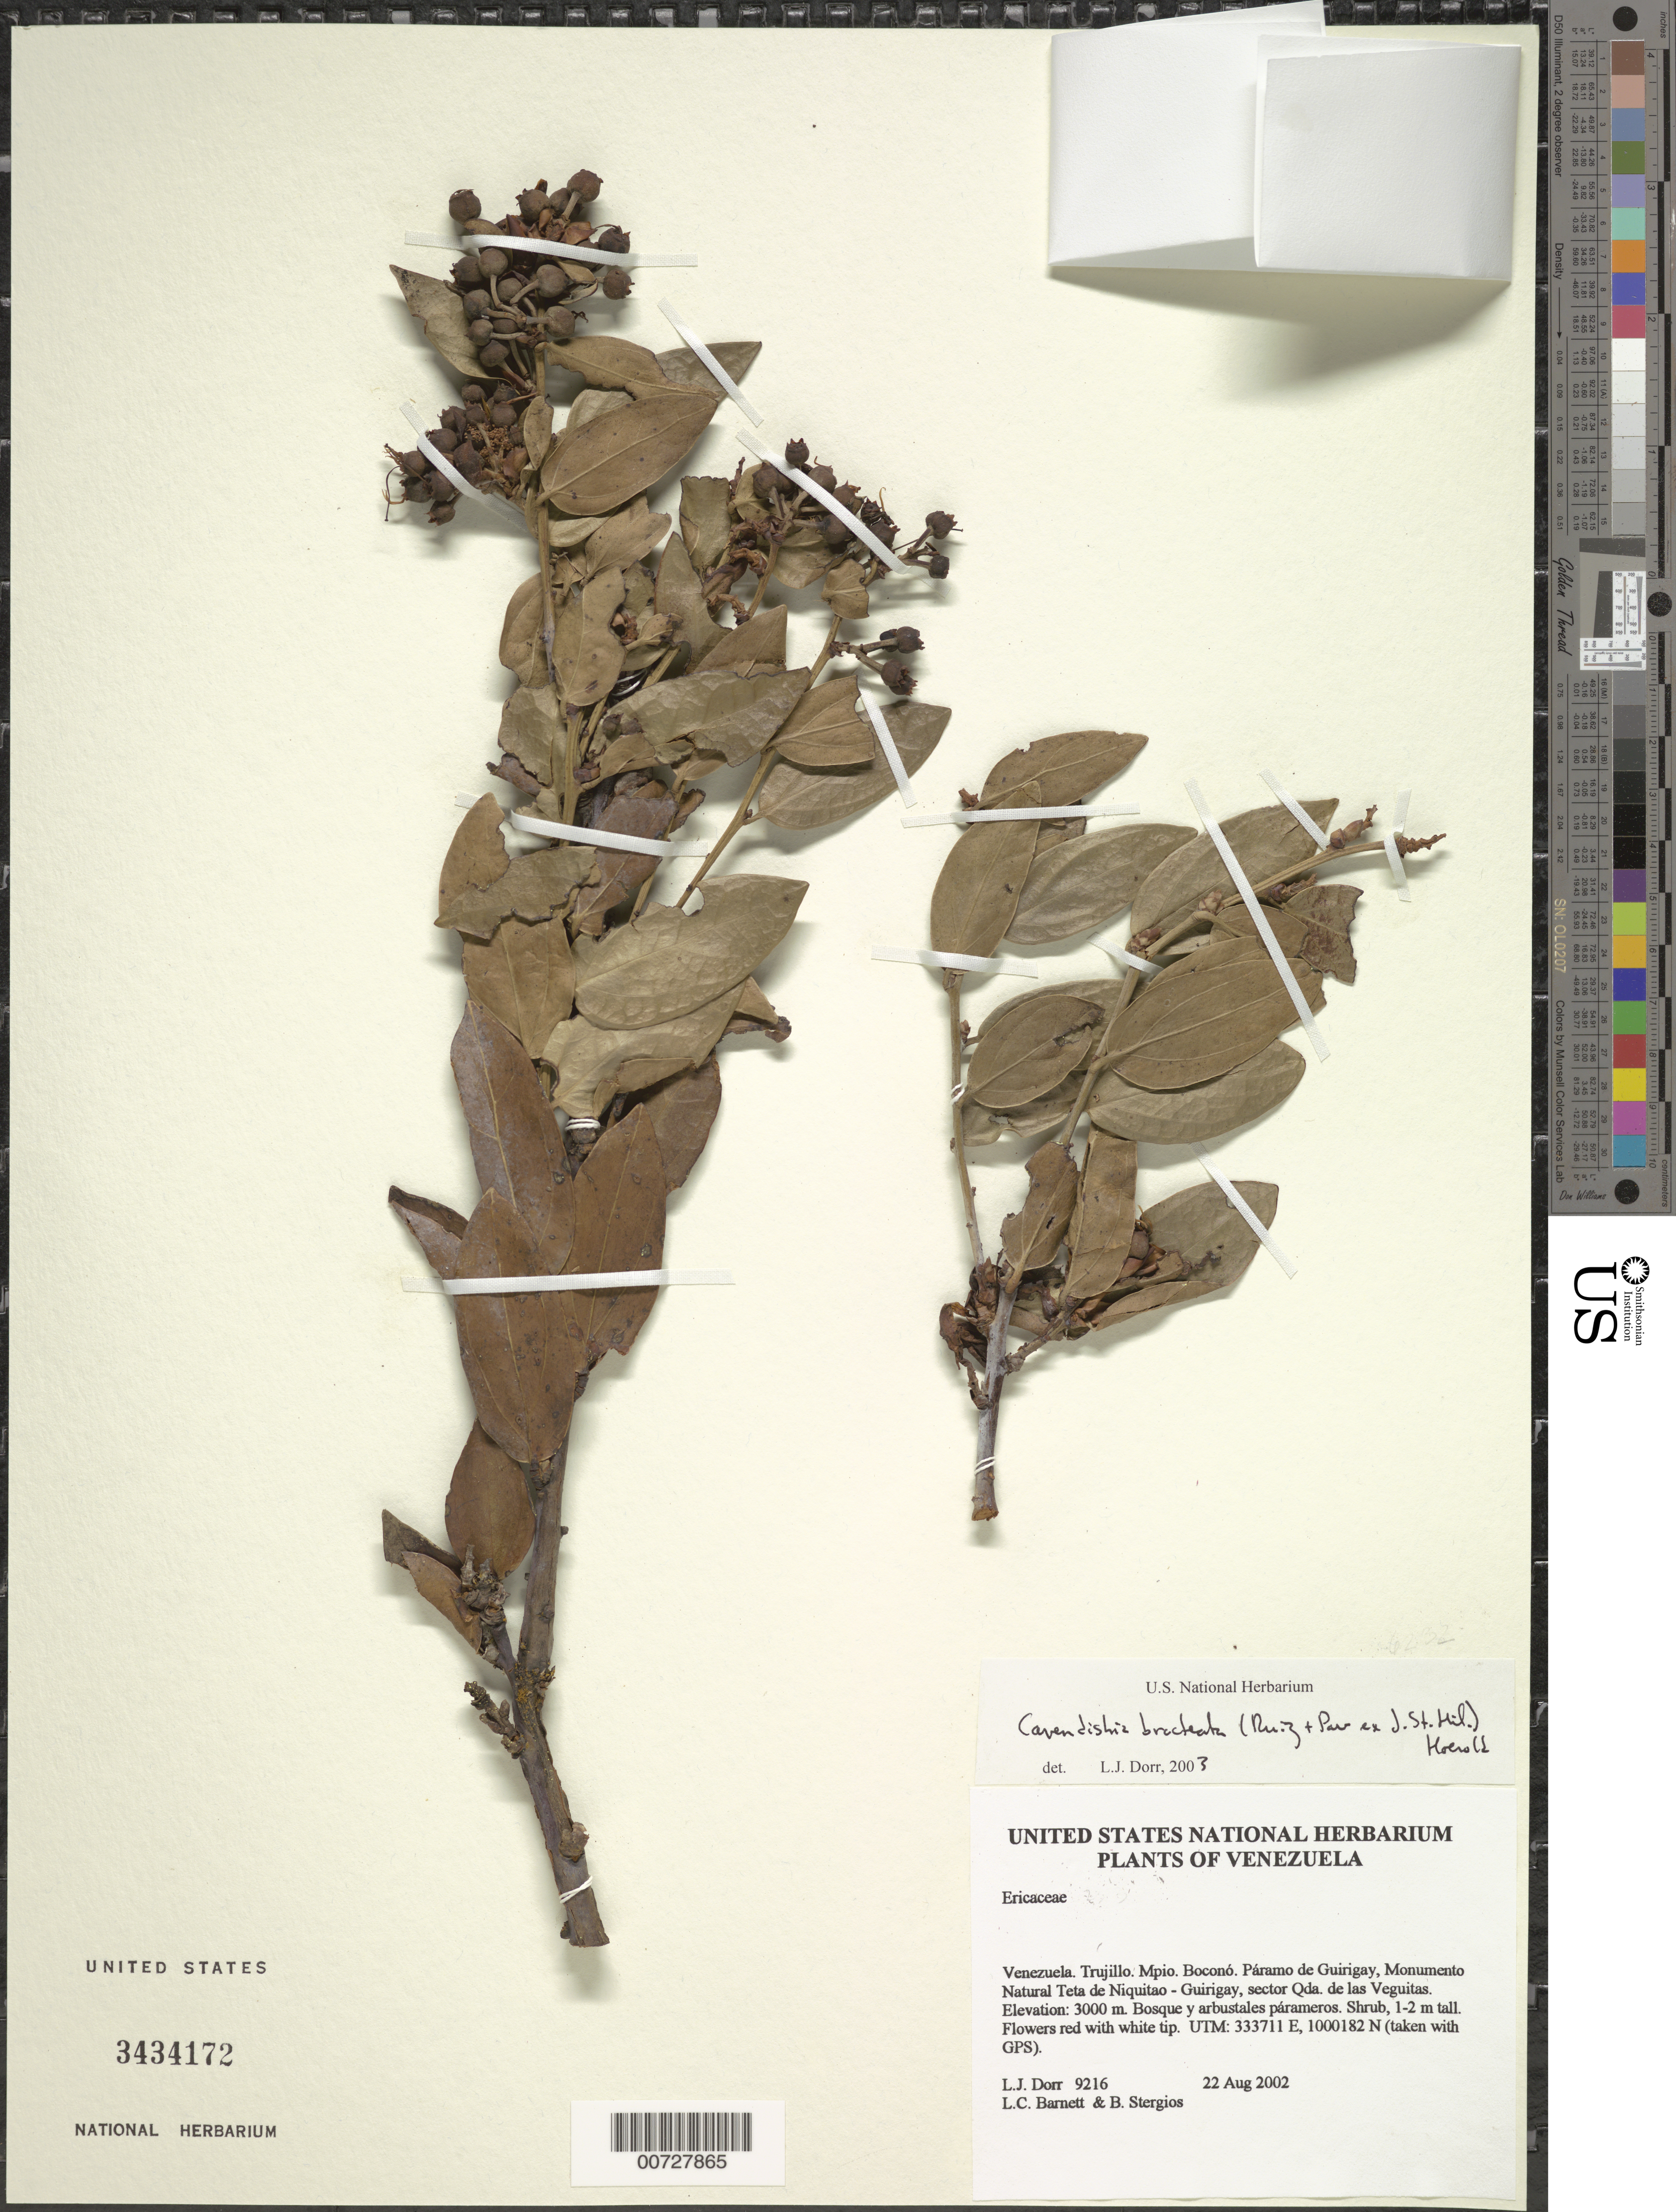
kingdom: Plantae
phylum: Tracheophyta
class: Magnoliopsida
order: Ericales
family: Ericaceae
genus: Cavendishia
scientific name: Cavendishia bracteata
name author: (Ruiz & Pav. ex J. St.-Hil.) Hoerold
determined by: Dorr, L. J., (BOT), Smithsonian Institution - National Museum of Natural History (UNITED STATES)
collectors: L. J. Dorr, L. C. Barnett & B. G. Stergios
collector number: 9216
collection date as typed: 22 Aug 2002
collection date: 2002-08-22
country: Venezuela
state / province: Trujillo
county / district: Boconó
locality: Páramo de Guirigay, Monumento Natural Teta de Niquitao - Guirigay, sector Las Veguitas.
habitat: Bosque y arbustales párameros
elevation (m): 3000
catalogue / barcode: US 3434172